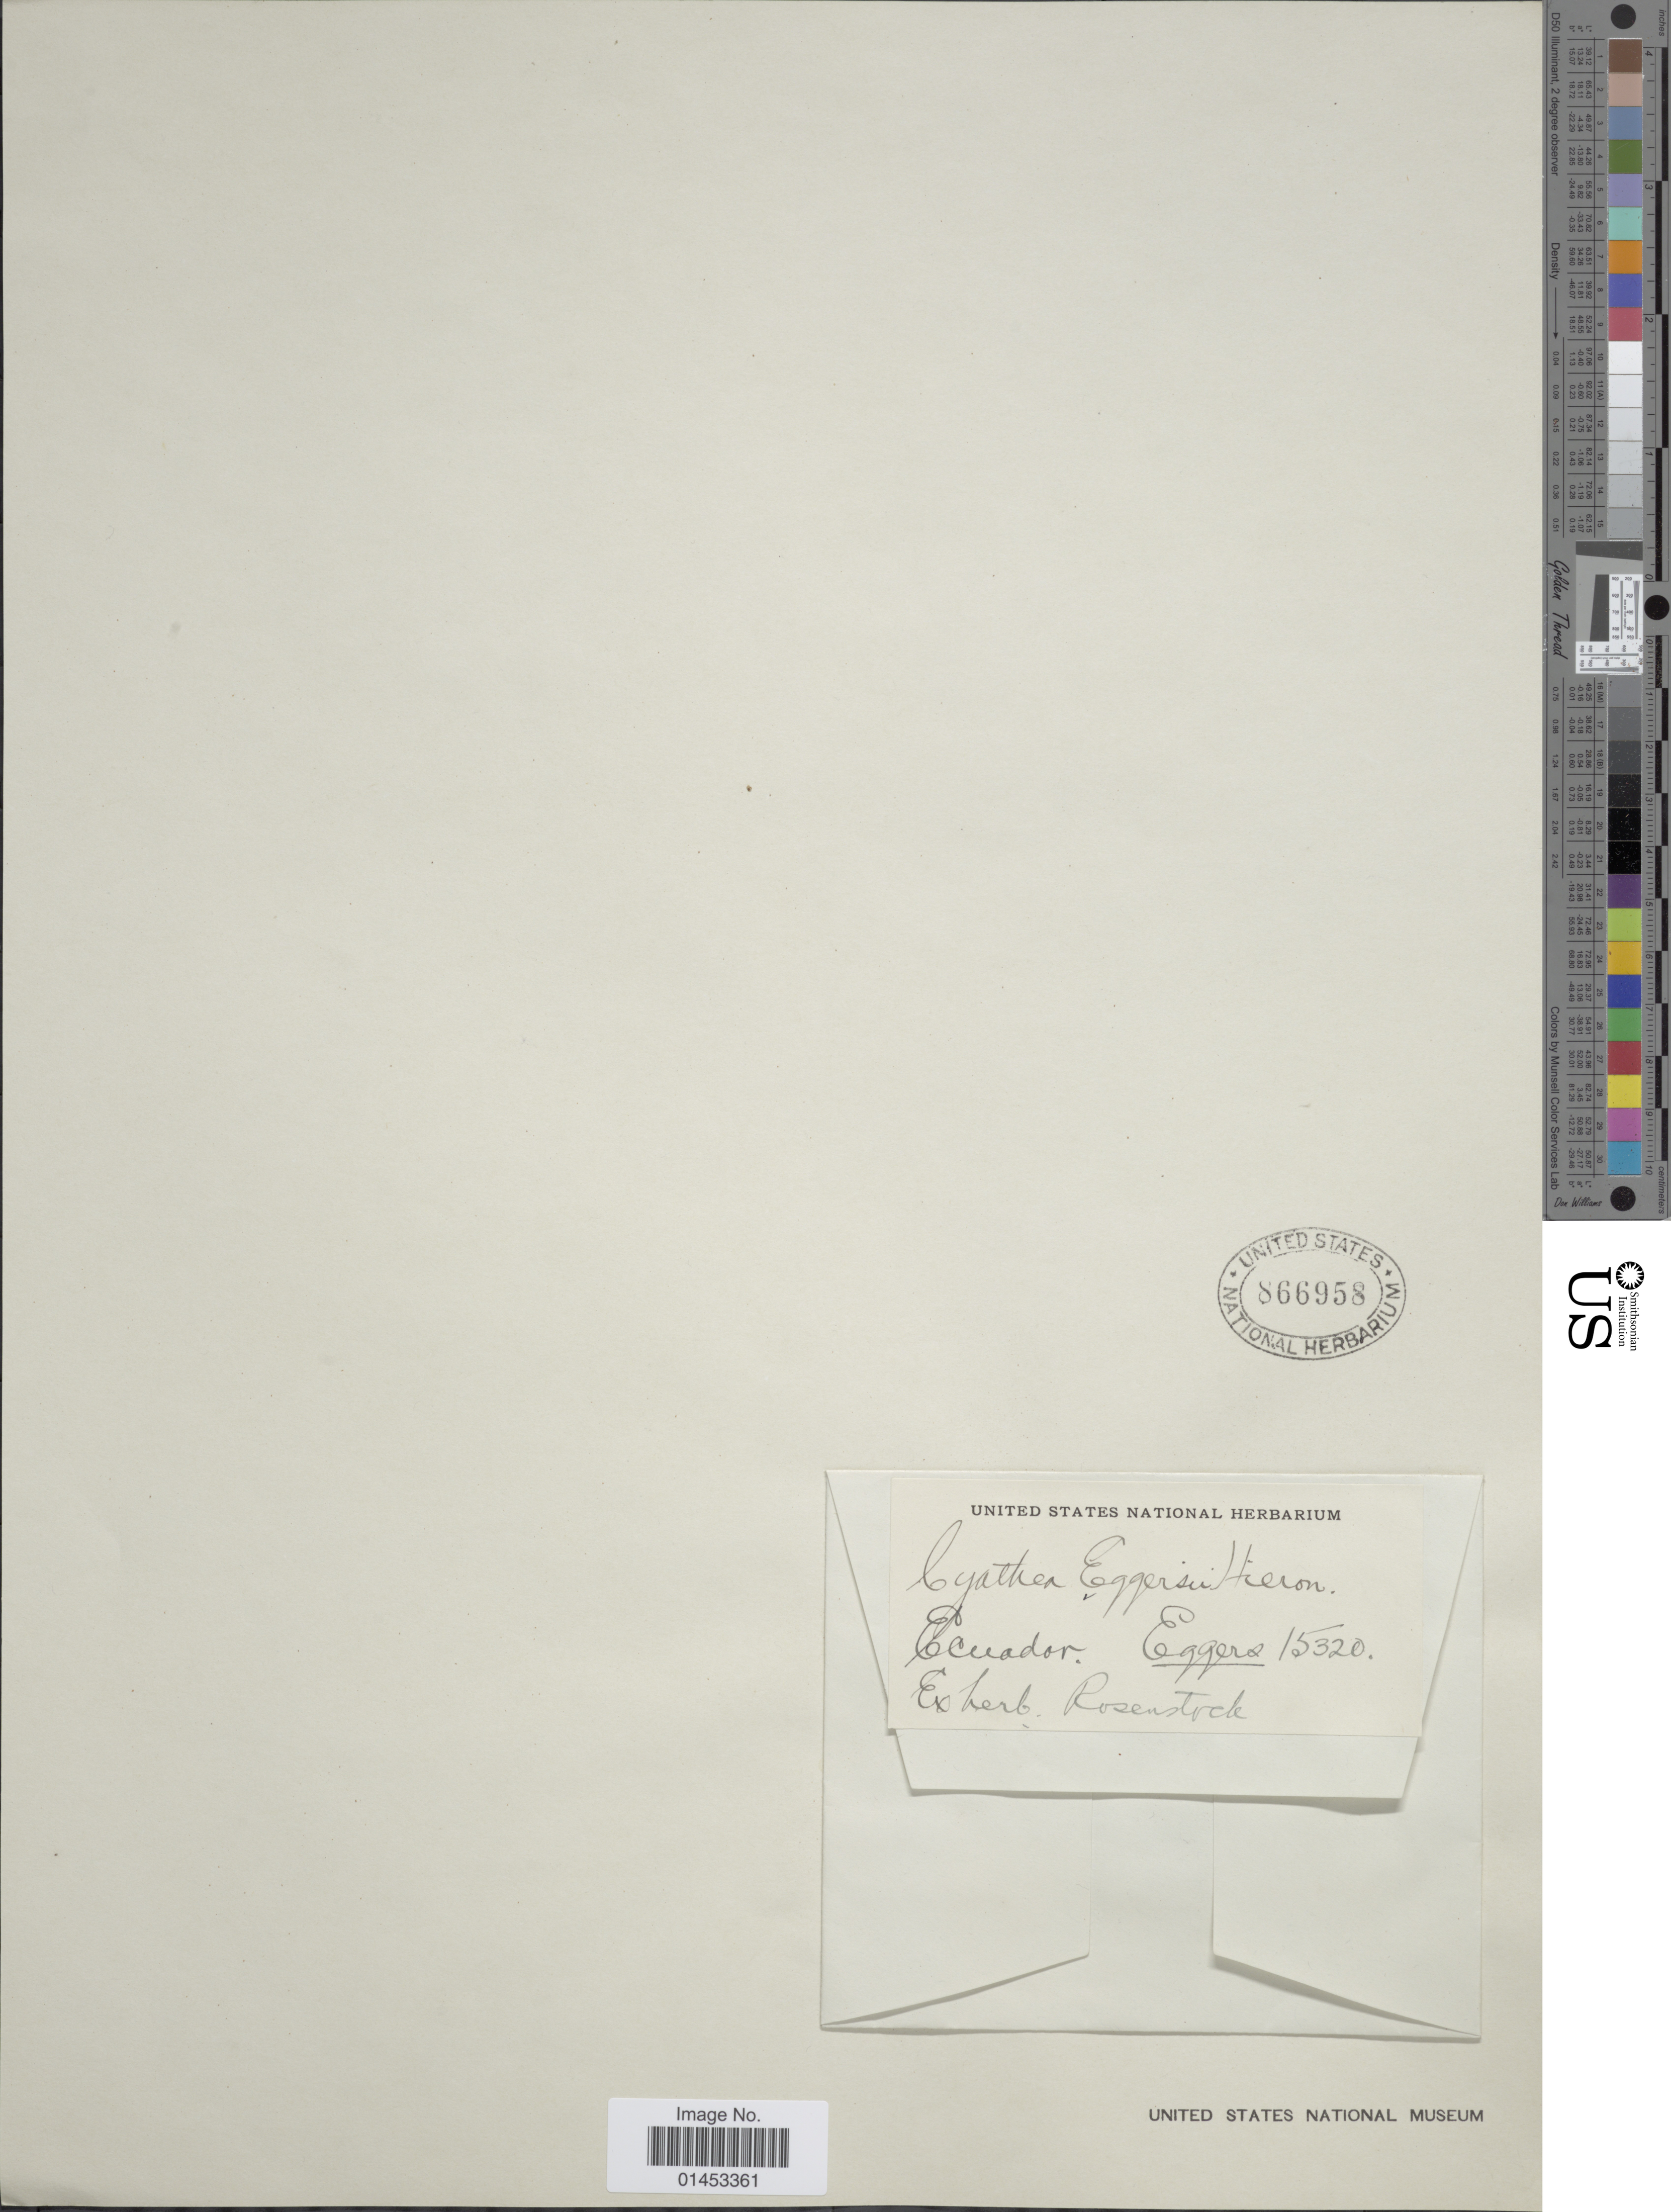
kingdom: Plantae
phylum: Tracheophyta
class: Polypodiopsida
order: Cyatheales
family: Cyatheaceae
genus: Cyathea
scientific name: Cyathea sp.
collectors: -. Eggers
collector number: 15320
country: Ecuador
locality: Ecuador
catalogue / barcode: US 866958